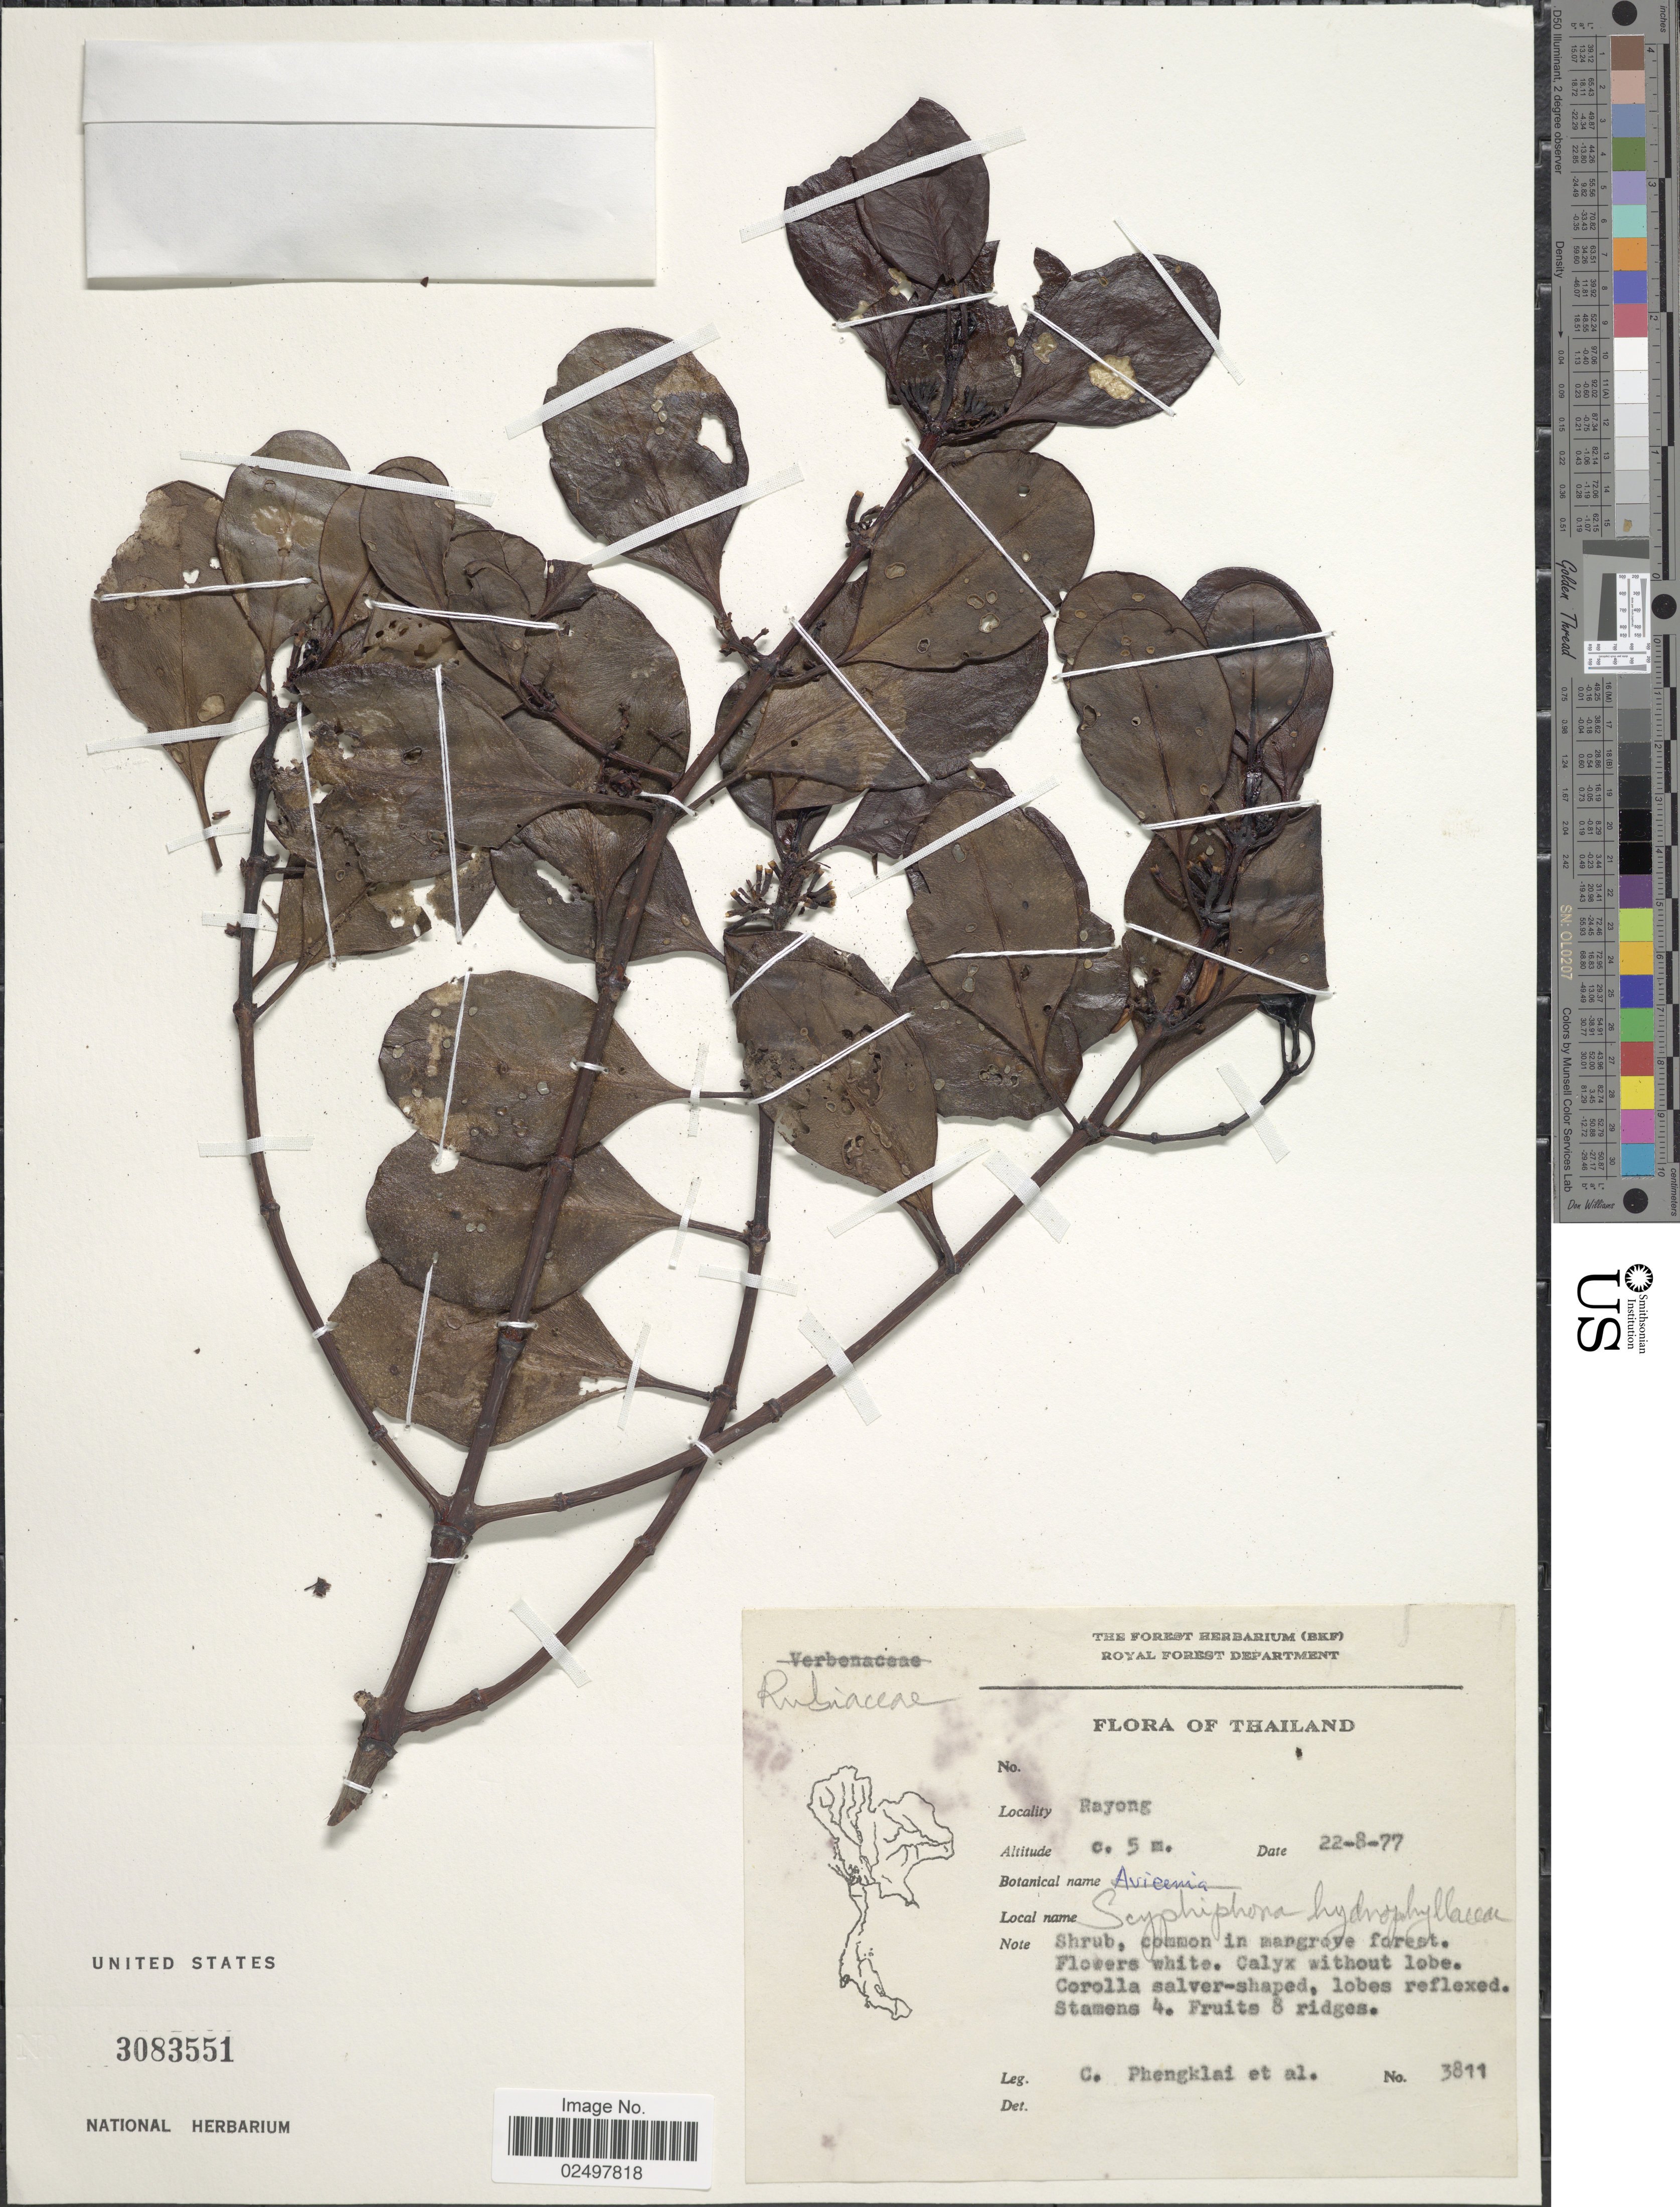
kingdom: Plantae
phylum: Tracheophyta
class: Magnoliopsida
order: Gentianales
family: Rubiaceae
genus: Scyphiphora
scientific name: Scyphiphora hydrophyllacea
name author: Gaertn.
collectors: C. Phengklai & et al.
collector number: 3811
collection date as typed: Transcribed d/m/y: 22/8/77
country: Thailand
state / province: Rayong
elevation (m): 5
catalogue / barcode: US 3083551